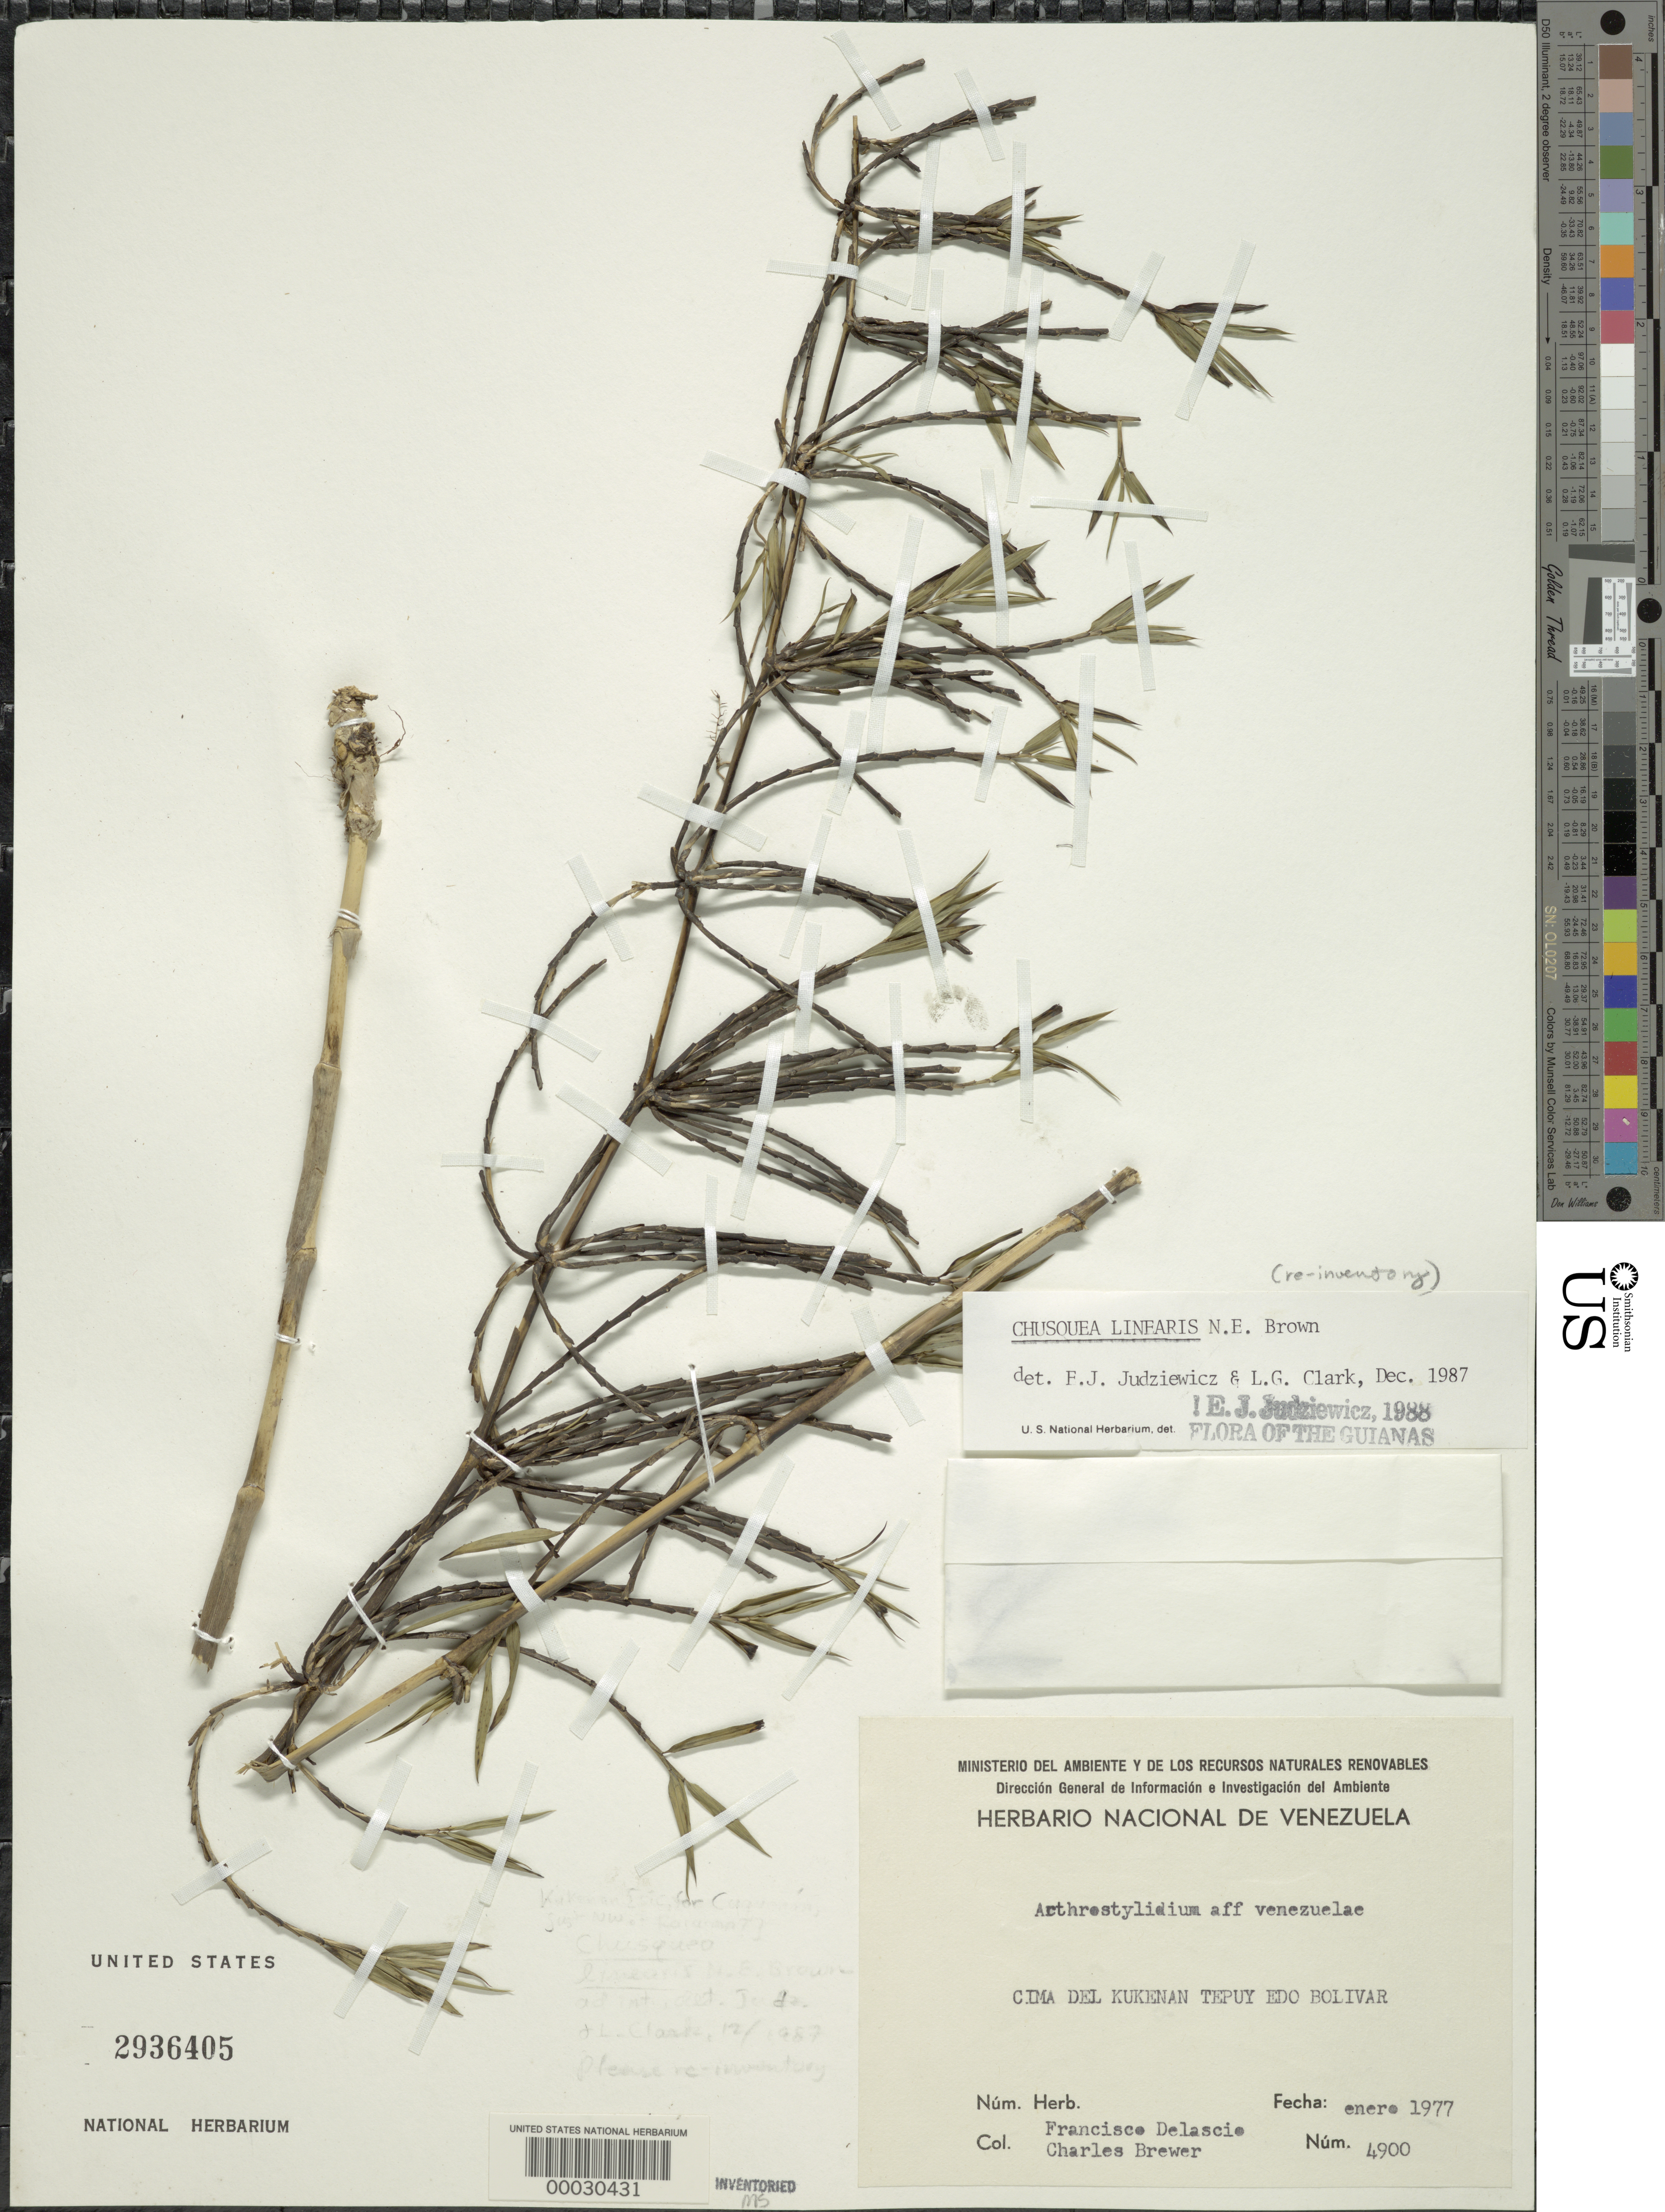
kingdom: Plantae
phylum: Tracheophyta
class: Liliopsida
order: Poales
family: Poaceae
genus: Chusquea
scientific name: Chusquea linearis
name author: N.E. Br.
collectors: F. Delascio C. & C. Brewer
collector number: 4900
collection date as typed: Jan 1977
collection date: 1977-01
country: Venezuela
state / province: Bolivar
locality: Cima del kukenan tepuy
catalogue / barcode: US 2936405